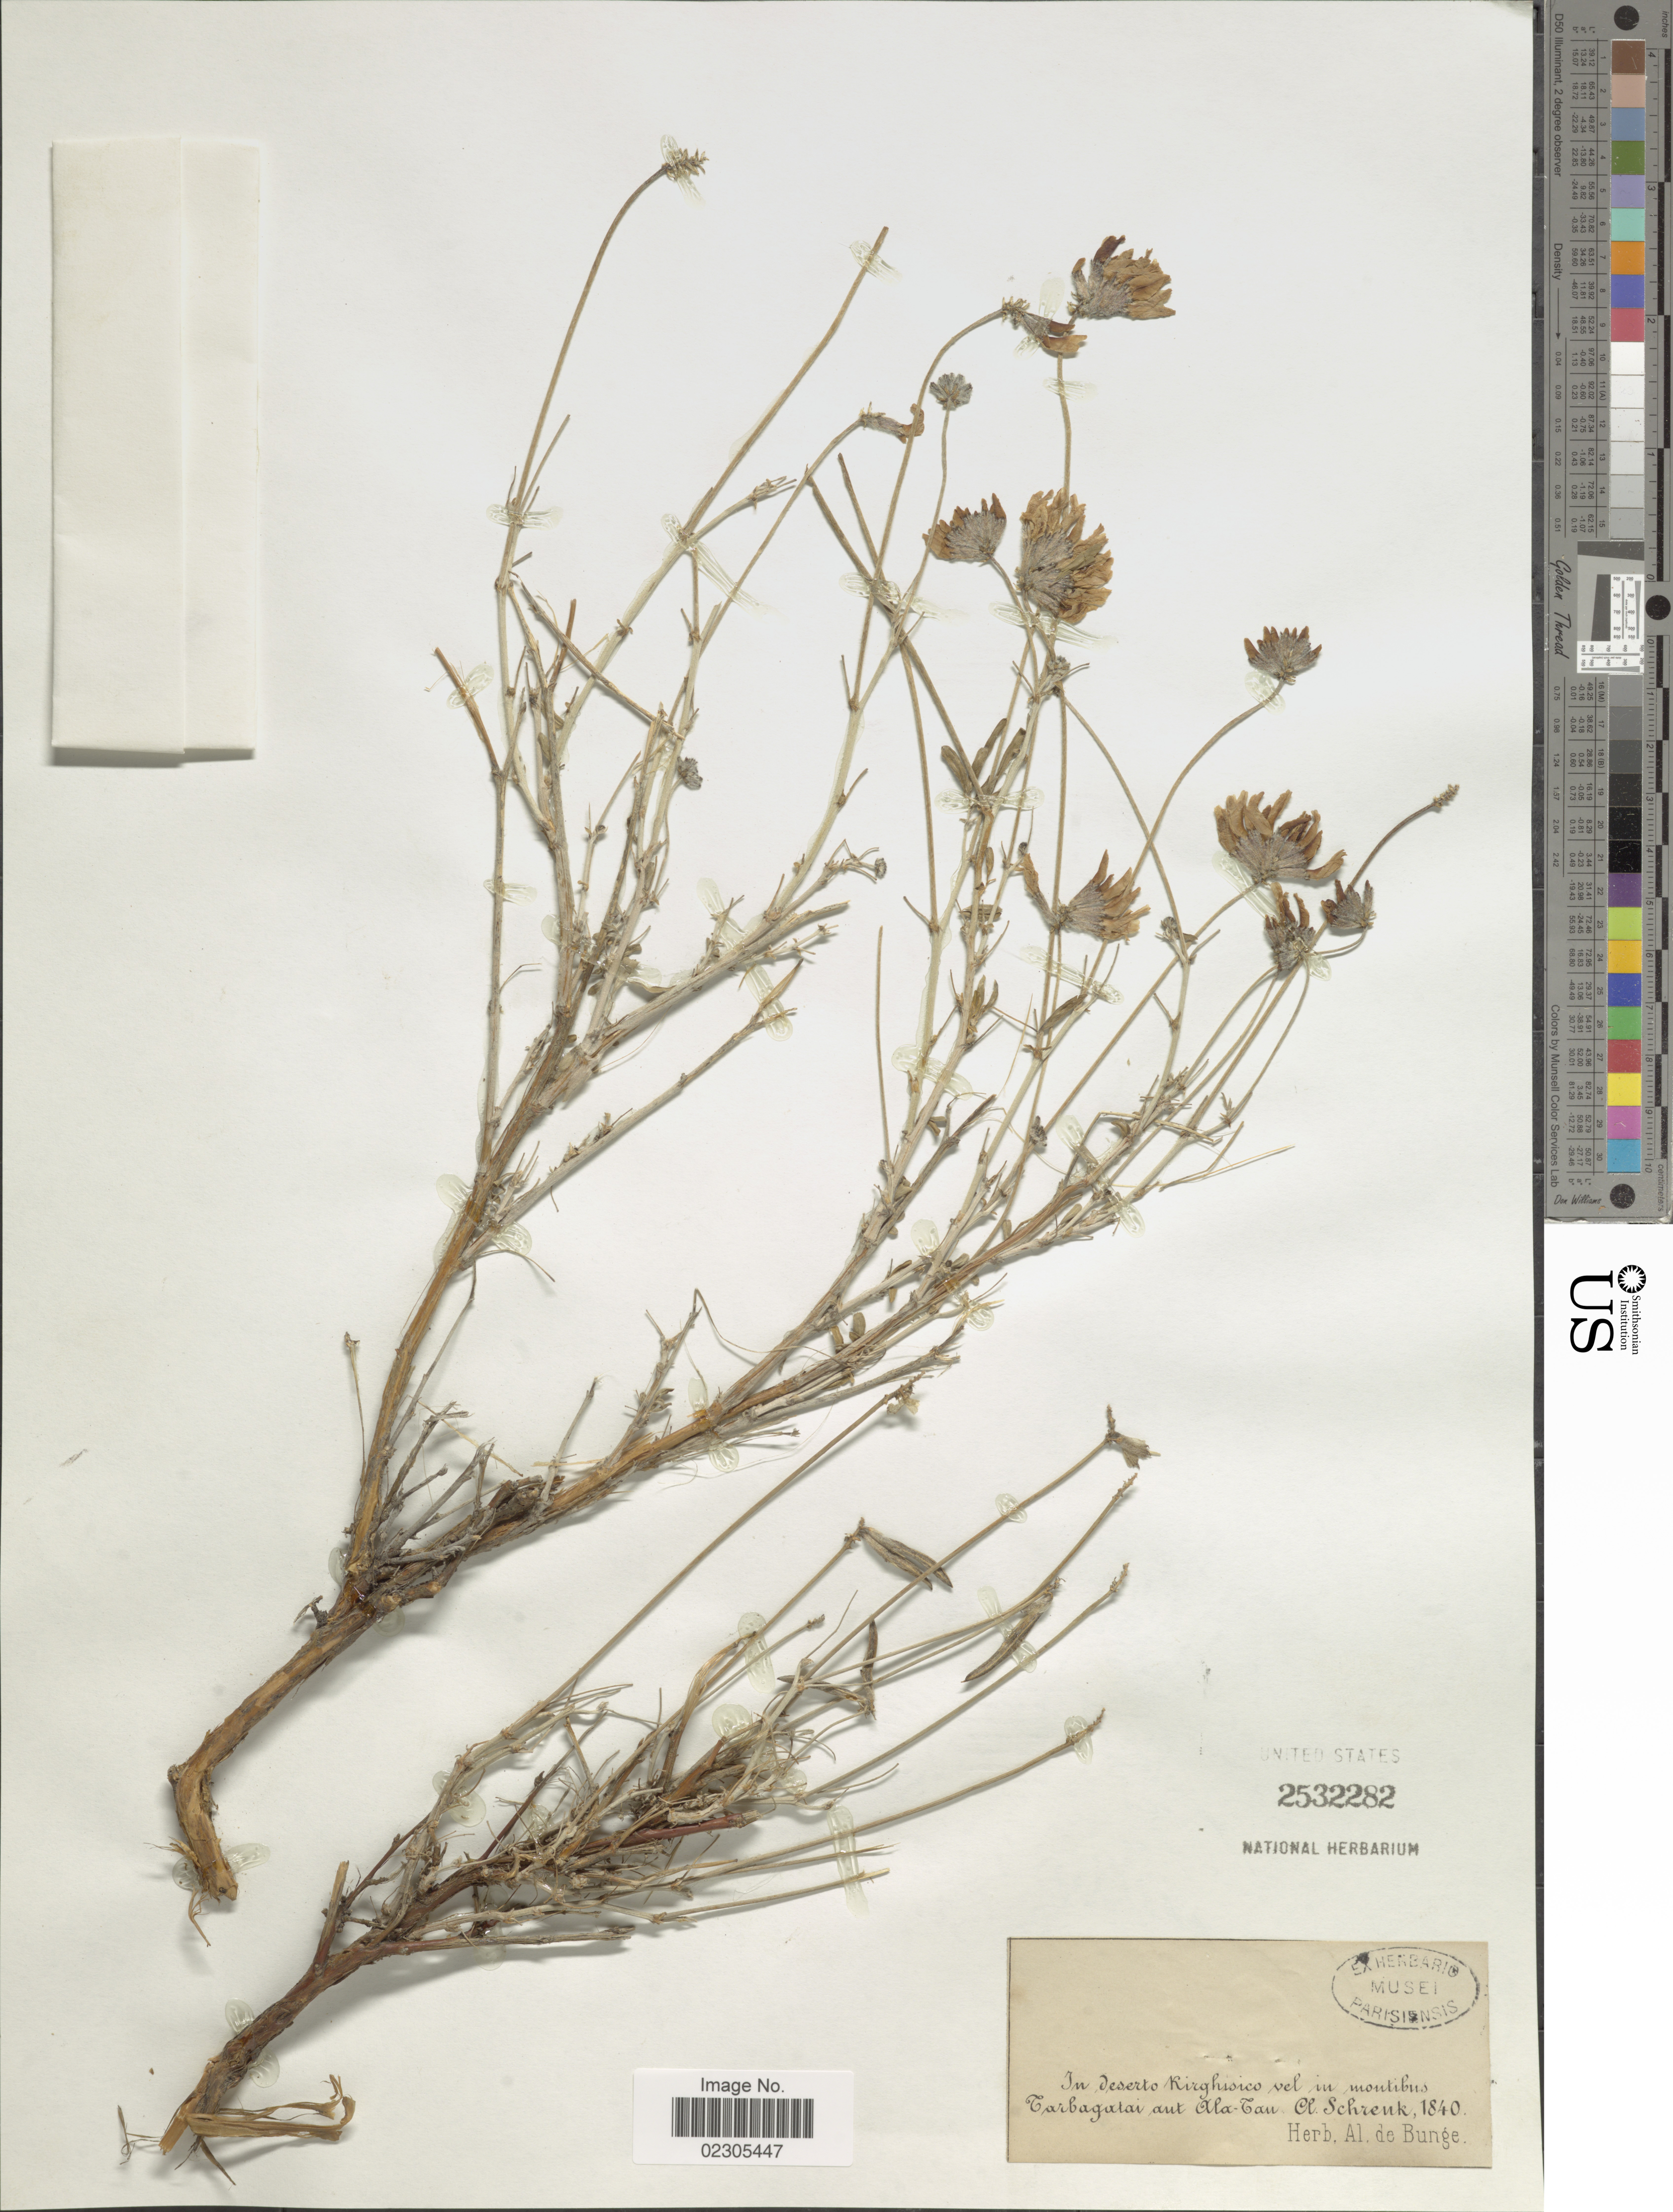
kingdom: Plantae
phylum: Tracheophyta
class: Magnoliopsida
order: Fabales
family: Fabaceae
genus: Trifolium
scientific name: Trifolium sp.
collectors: A. G. von Schrenk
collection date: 1840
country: Kazakhstan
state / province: East Kazakhstan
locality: In deserto Kirghisico vel in montibus Tarbagatai aut Ala-Tau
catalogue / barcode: US 2532282